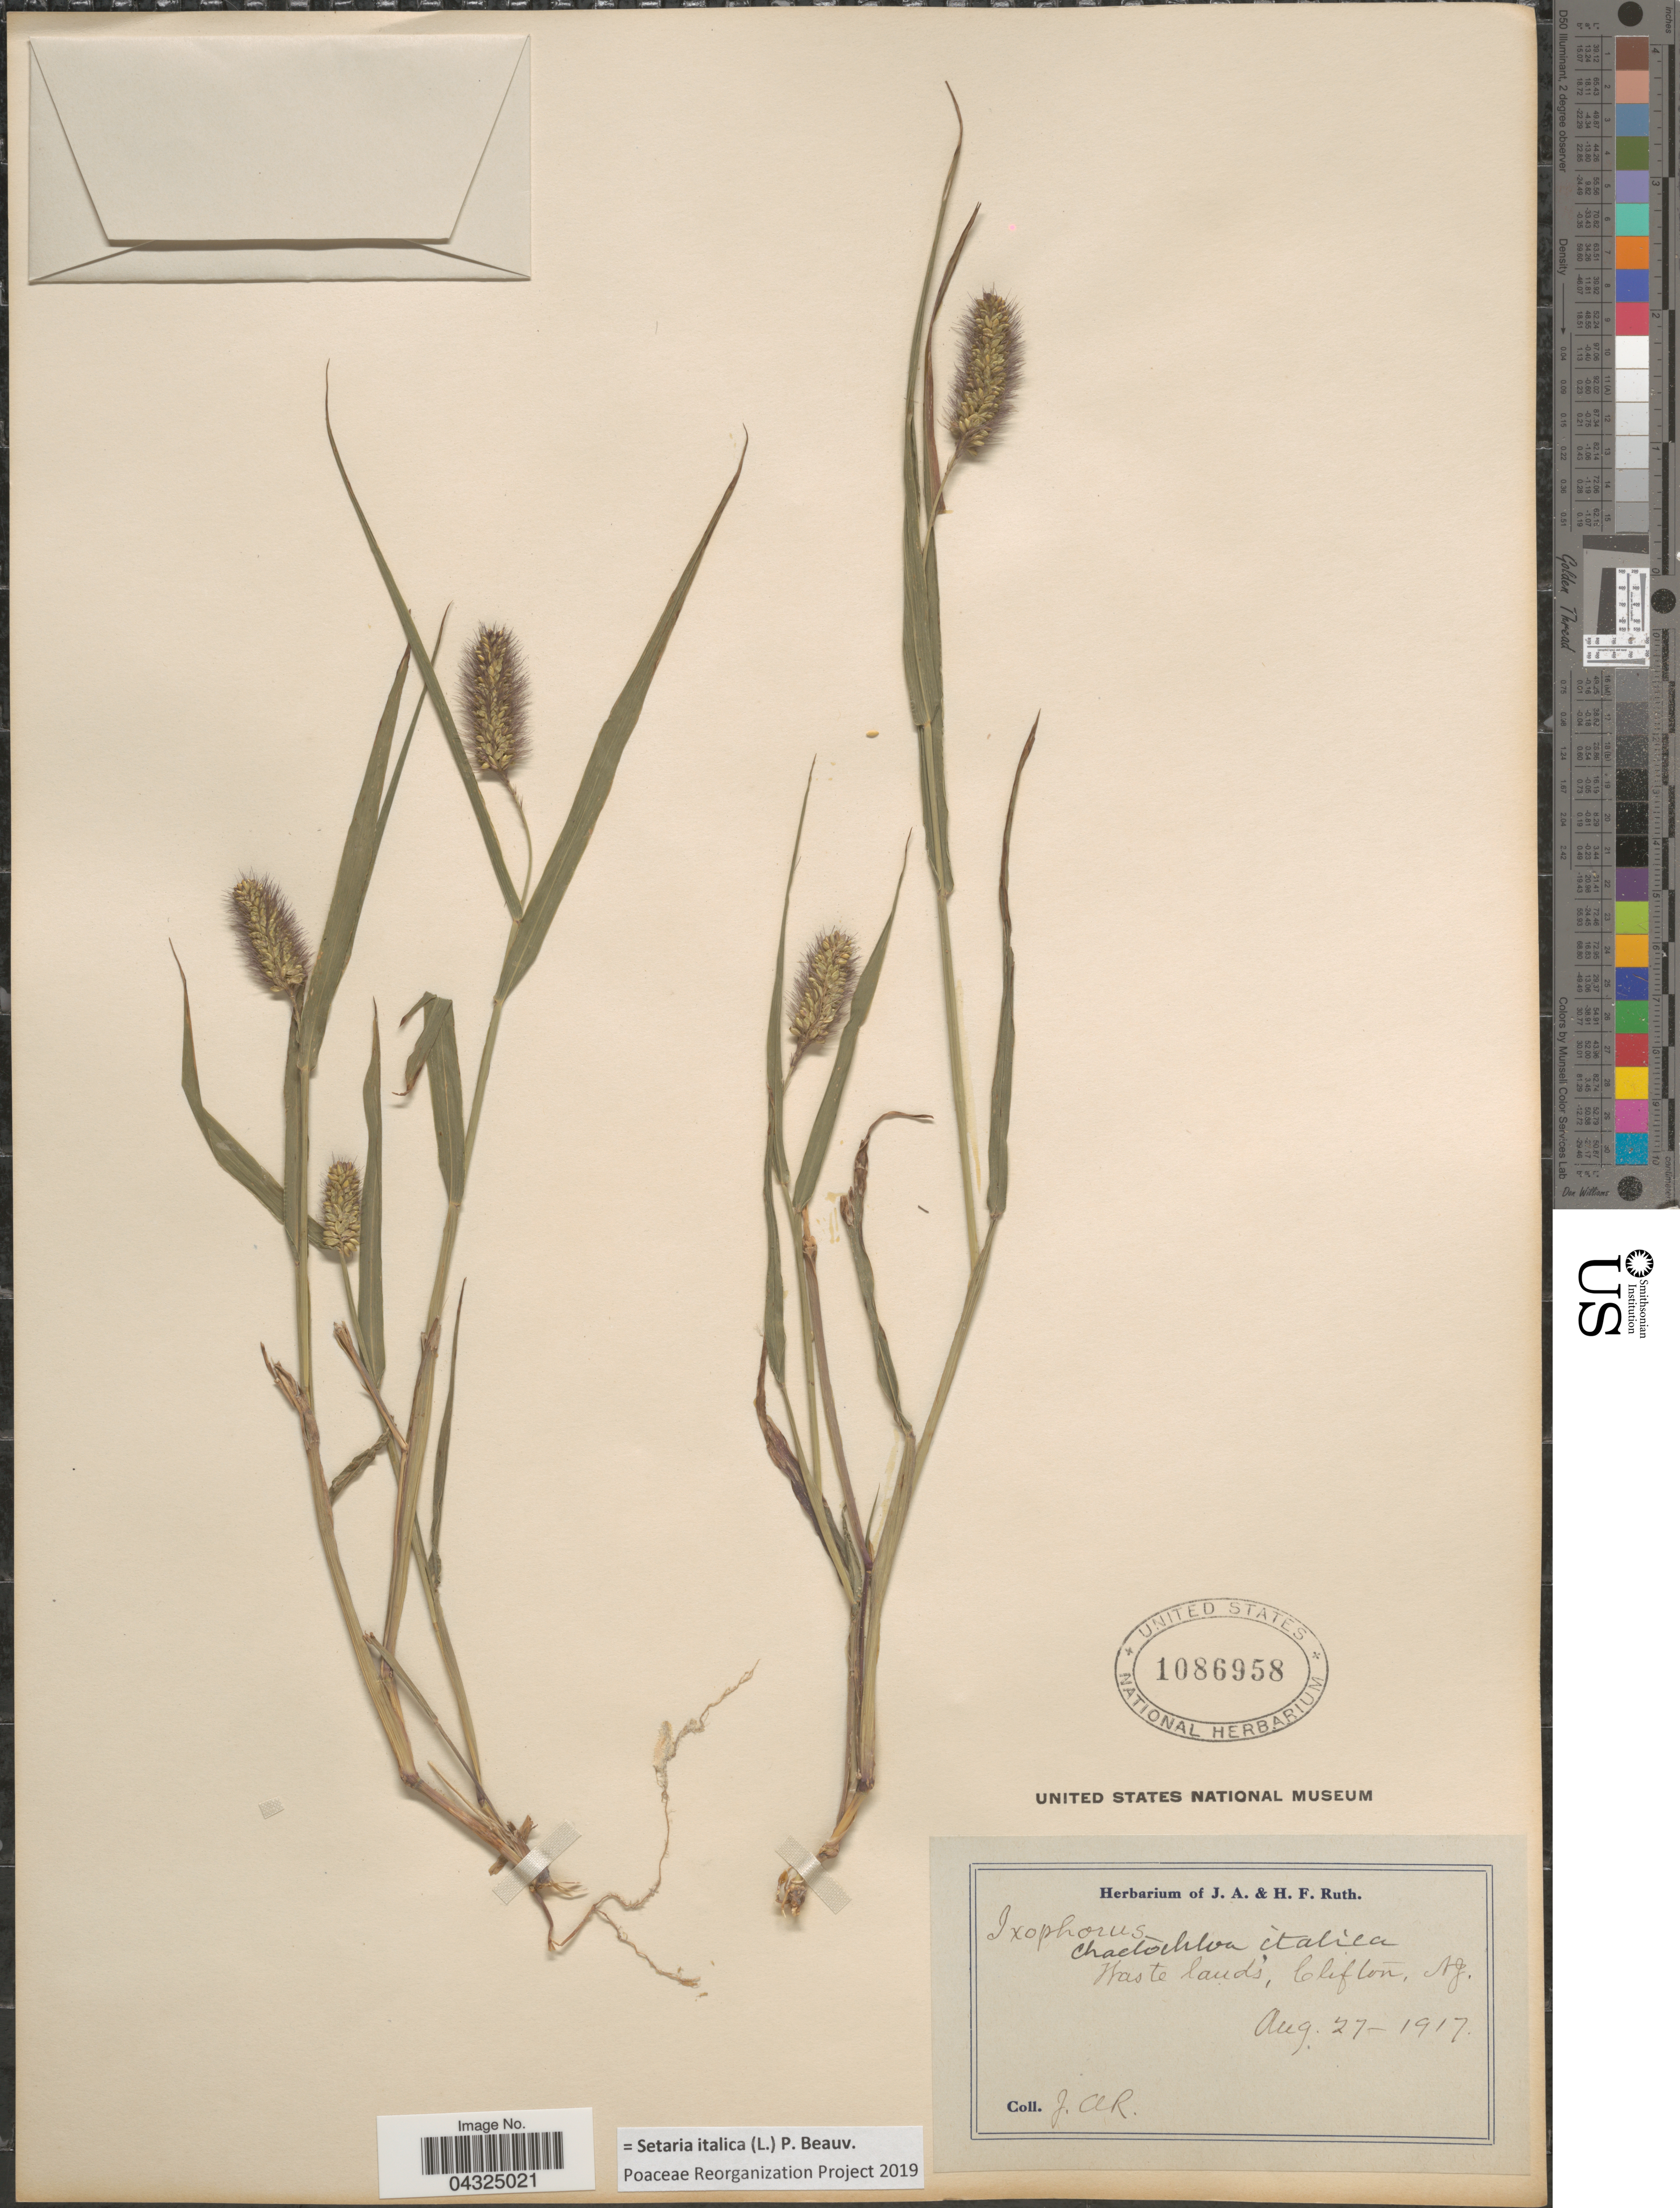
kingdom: Plantae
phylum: Tracheophyta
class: Liliopsida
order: Poales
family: Poaceae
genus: Setaria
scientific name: Setaria italica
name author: (L.) P. Beauv.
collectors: J. Ruth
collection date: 1917-08-27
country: United States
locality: Waste lands, Clifton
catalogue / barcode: US 1086958